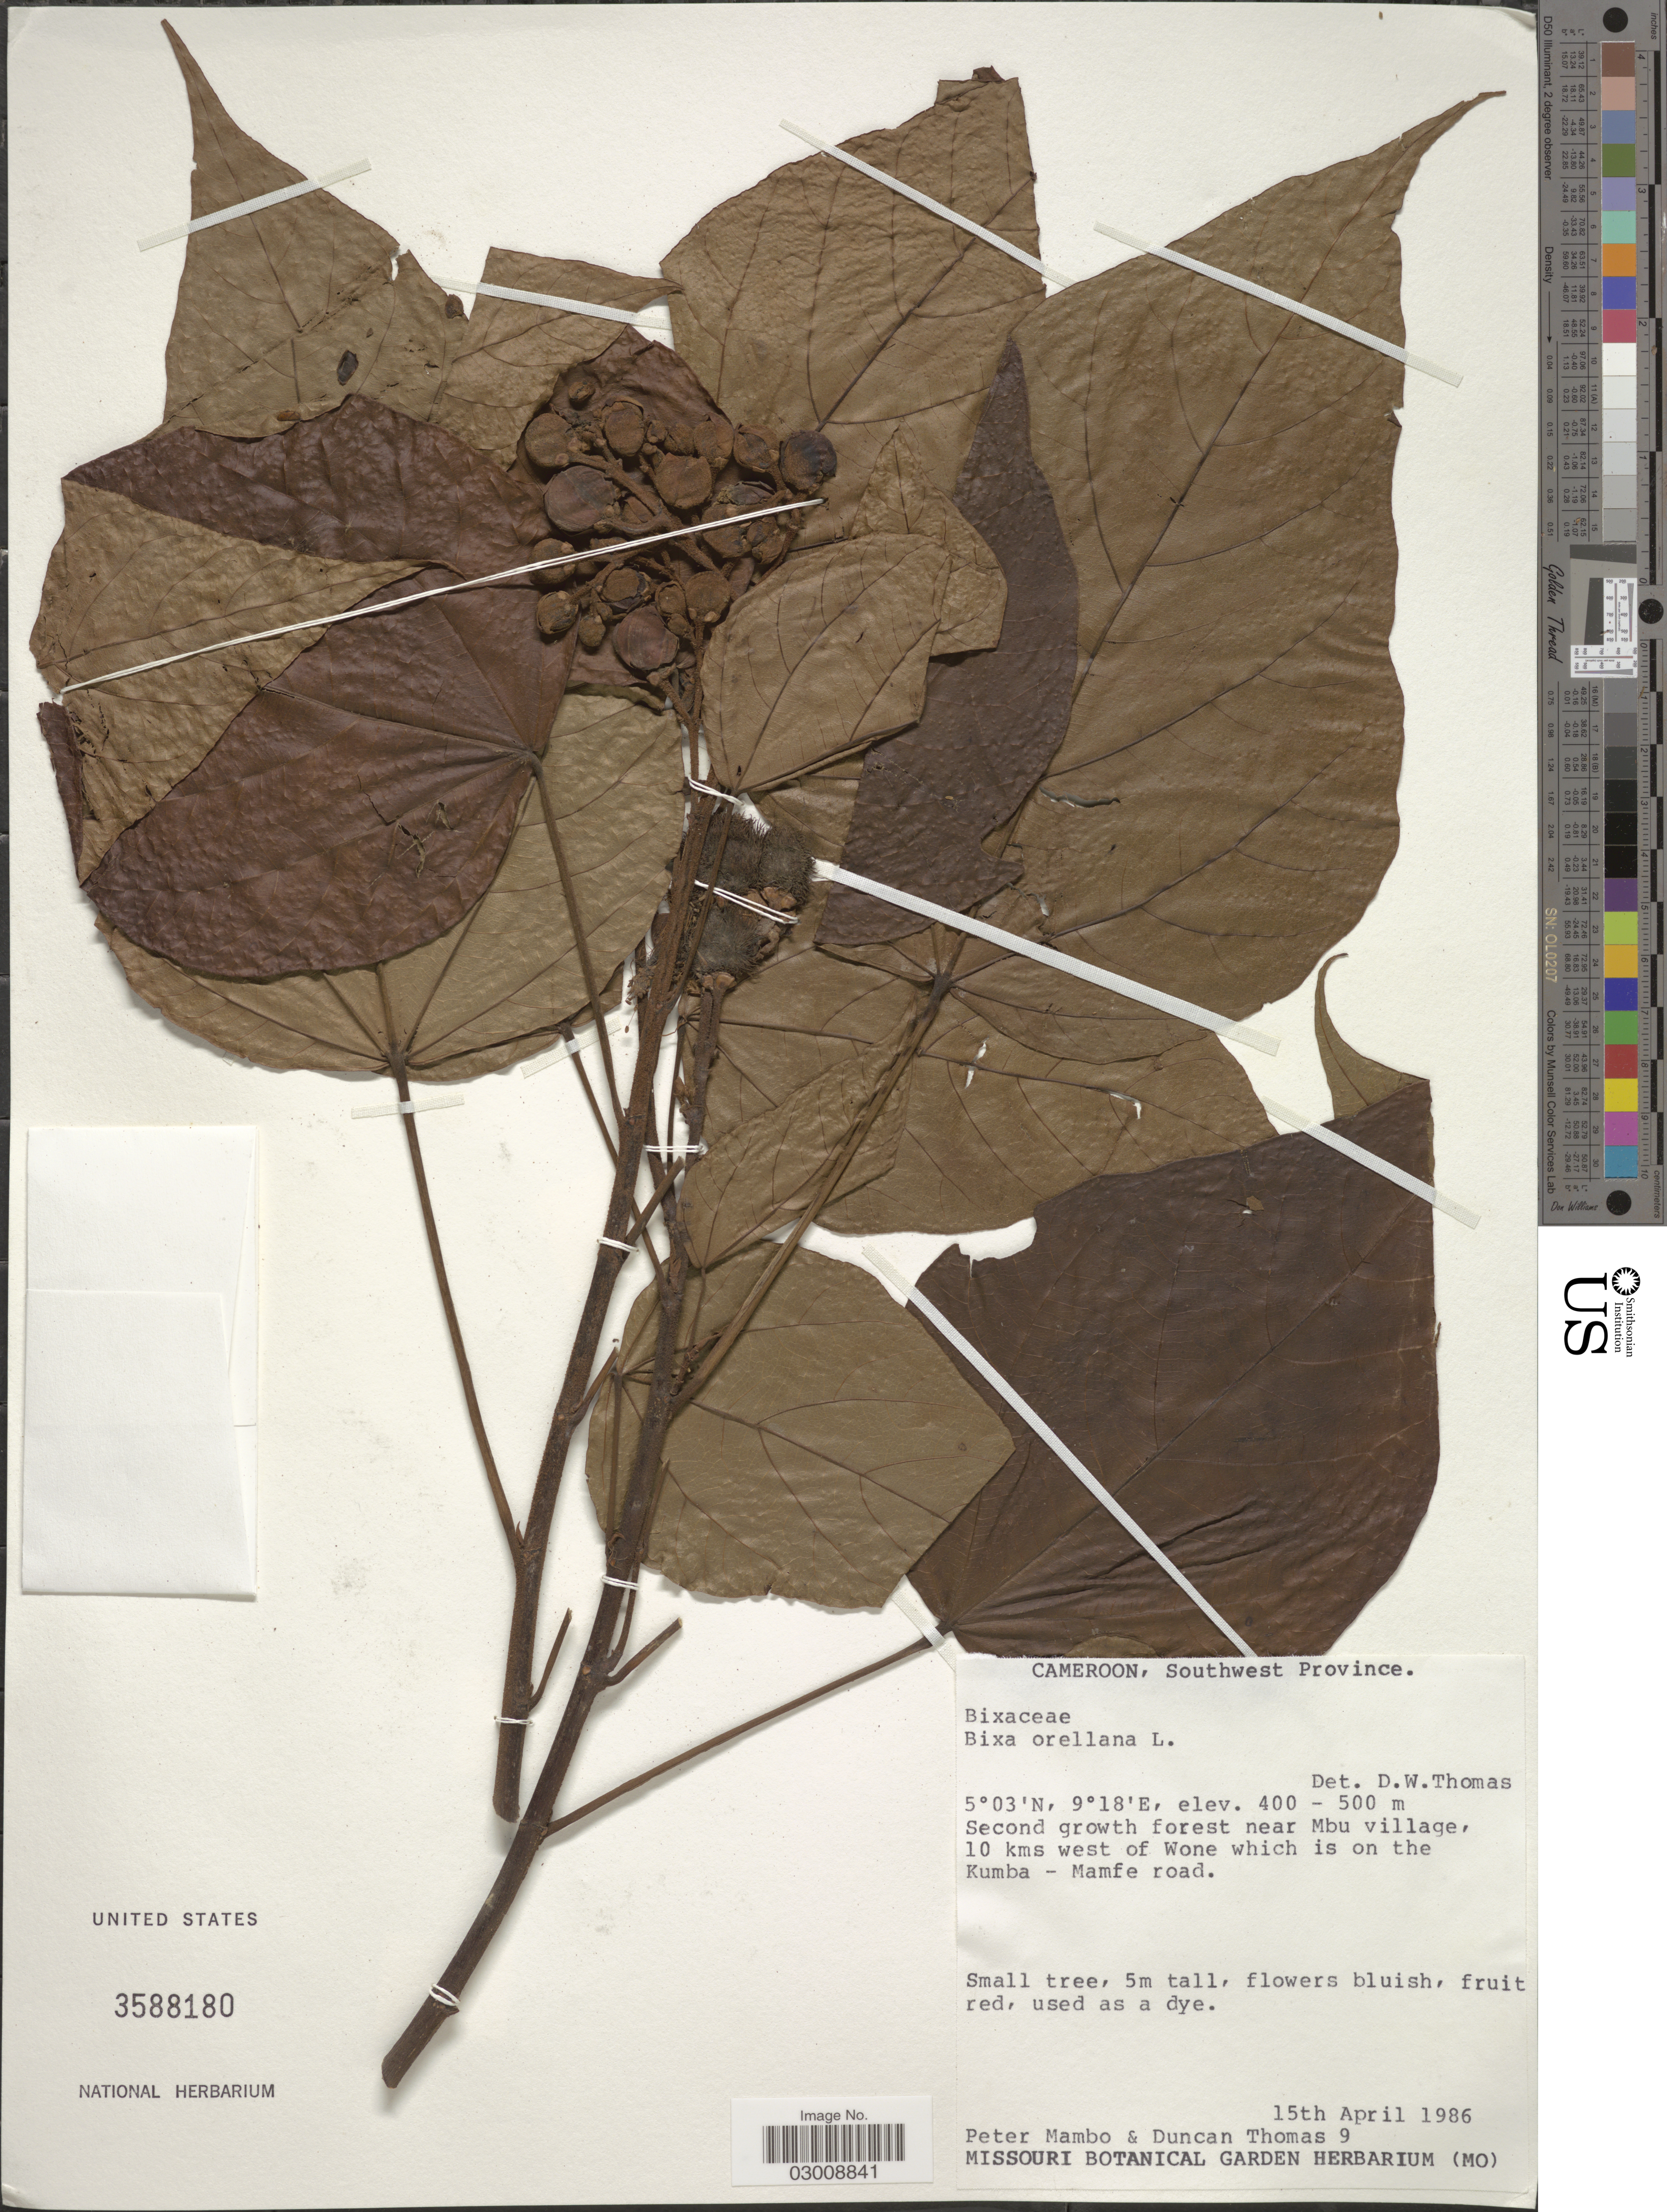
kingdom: Plantae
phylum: Tracheophyta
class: Magnoliopsida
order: Malvales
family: Bixaceae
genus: Bixa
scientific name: Bixa orellana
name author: L.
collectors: P. Mambo & D. W. Thomas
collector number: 9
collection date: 1986-04-15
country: Cameroon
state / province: Sud-Ouest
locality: Southwest Province. Second growth forest near Mbu village, 10 kms west of Wone which is on the Kumba - Mamfe road.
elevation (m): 400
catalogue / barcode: US 3588180